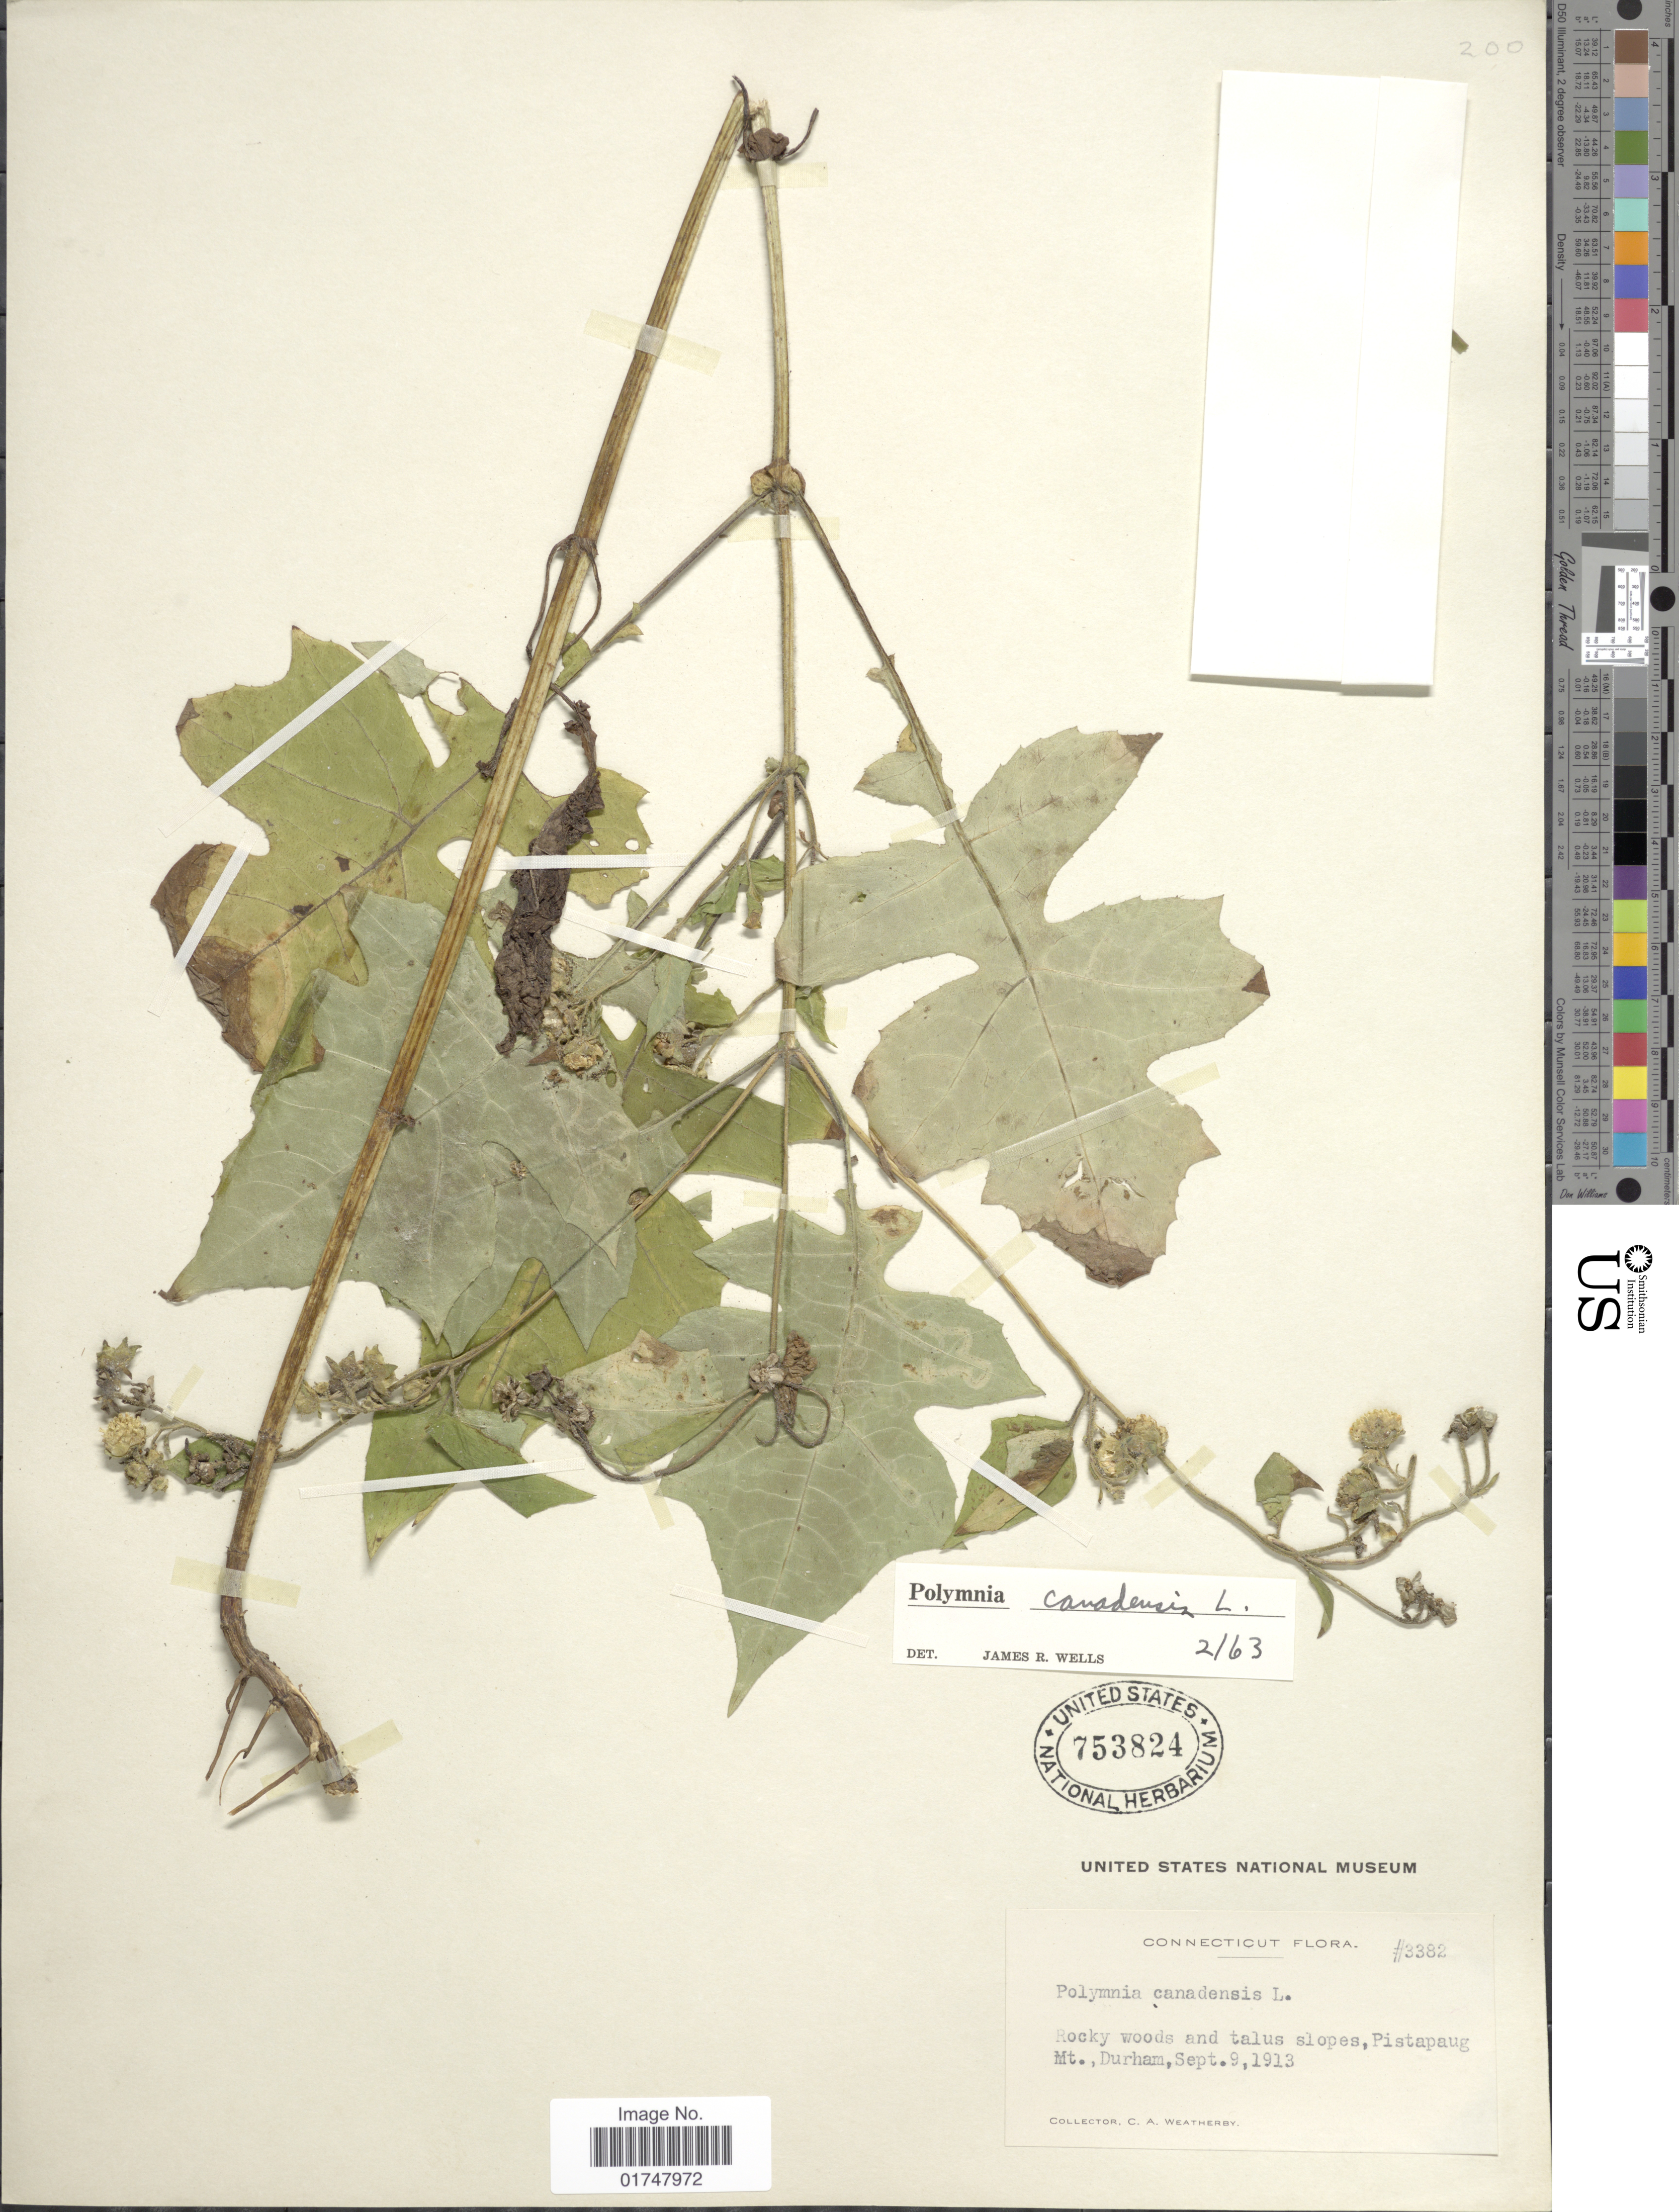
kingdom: Plantae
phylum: Tracheophyta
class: Magnoliopsida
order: Asterales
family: Asteraceae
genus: Polymnia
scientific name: Polymnia canadensis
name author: L.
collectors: C. A. Weatherby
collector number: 3382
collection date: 1913-09-09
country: United States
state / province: Connecticut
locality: Rocky woods and talus slopes, Pistapaug Mt. Durham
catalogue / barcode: US 753824